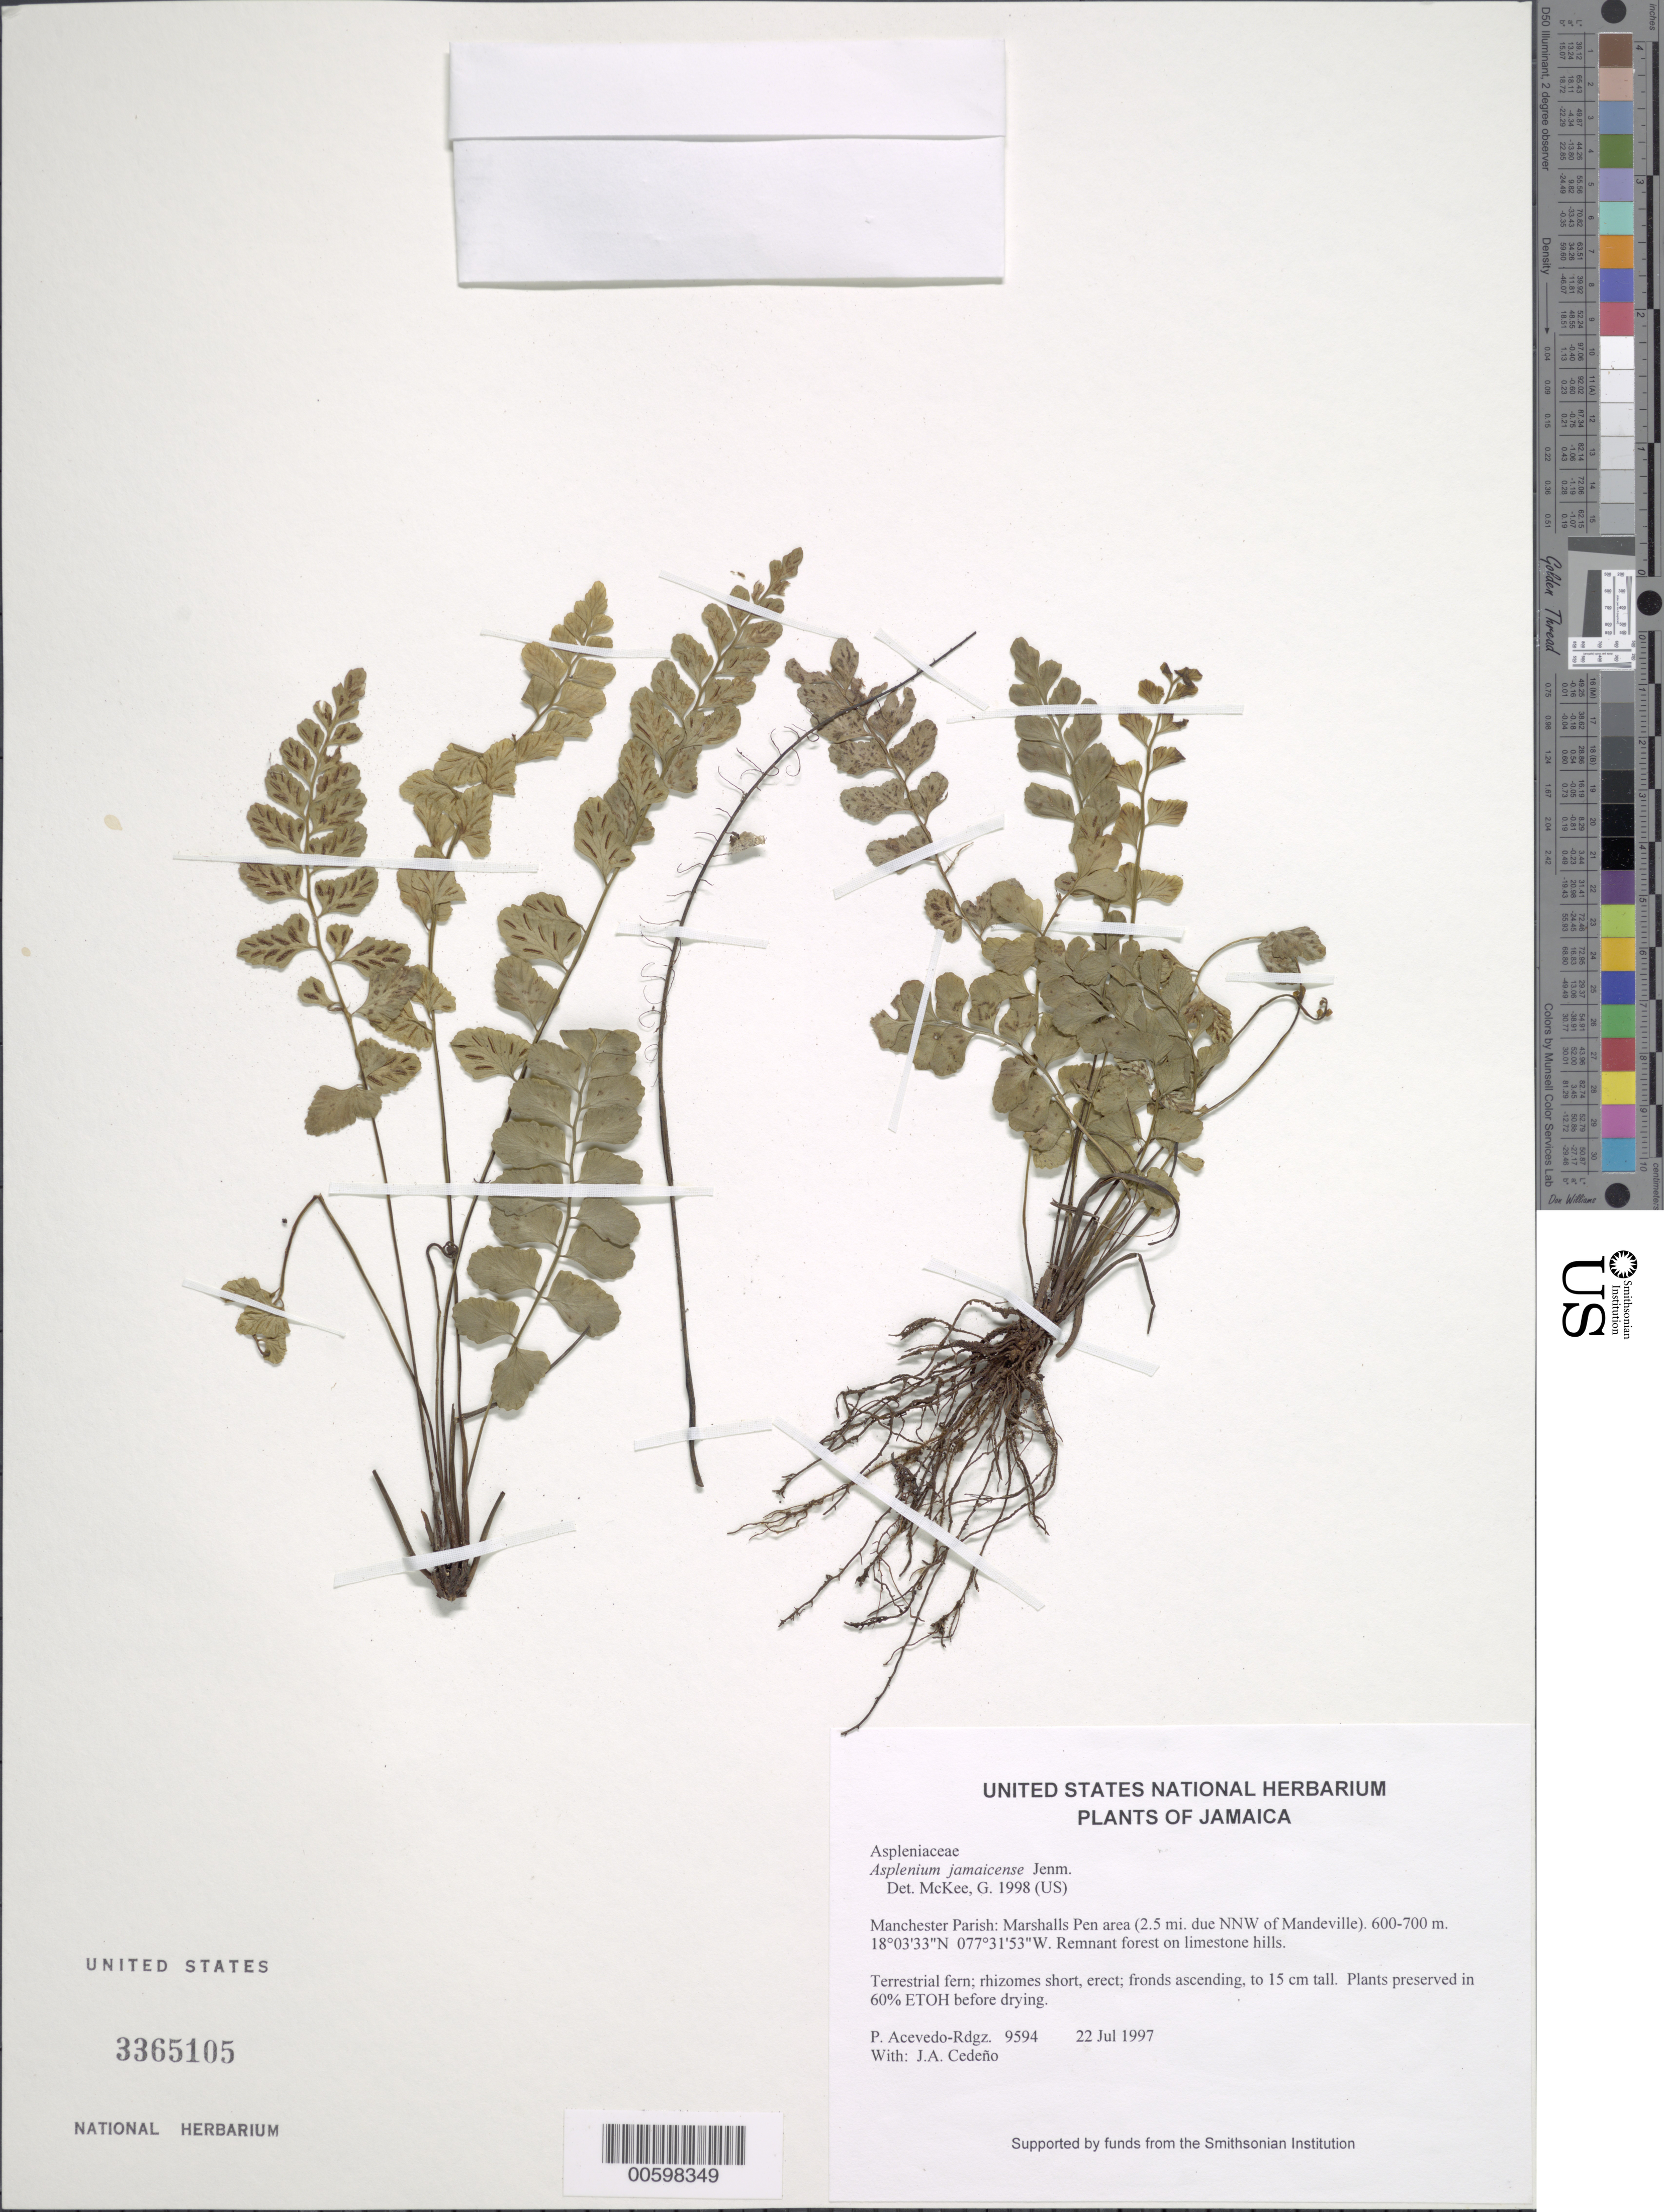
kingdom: Plantae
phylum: Tracheophyta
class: Polypodiopsida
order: Polypodiales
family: Aspleniaceae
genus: Asplenium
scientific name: Asplenium jamaicense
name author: Jenman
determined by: McKee, G. S., (US), NMNH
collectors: P. Acevedo-Rodr. & J. A. Cedeño M.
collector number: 9594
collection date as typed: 22 Jul 1997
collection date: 1997-07-22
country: Jamaica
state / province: Manchester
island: Jamaica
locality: Manchester Parish: Marshalls Pen area (2.5 mi. due NNW of Mandeville).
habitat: Remnant forest on limestone hills.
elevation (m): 600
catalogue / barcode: US 3365105